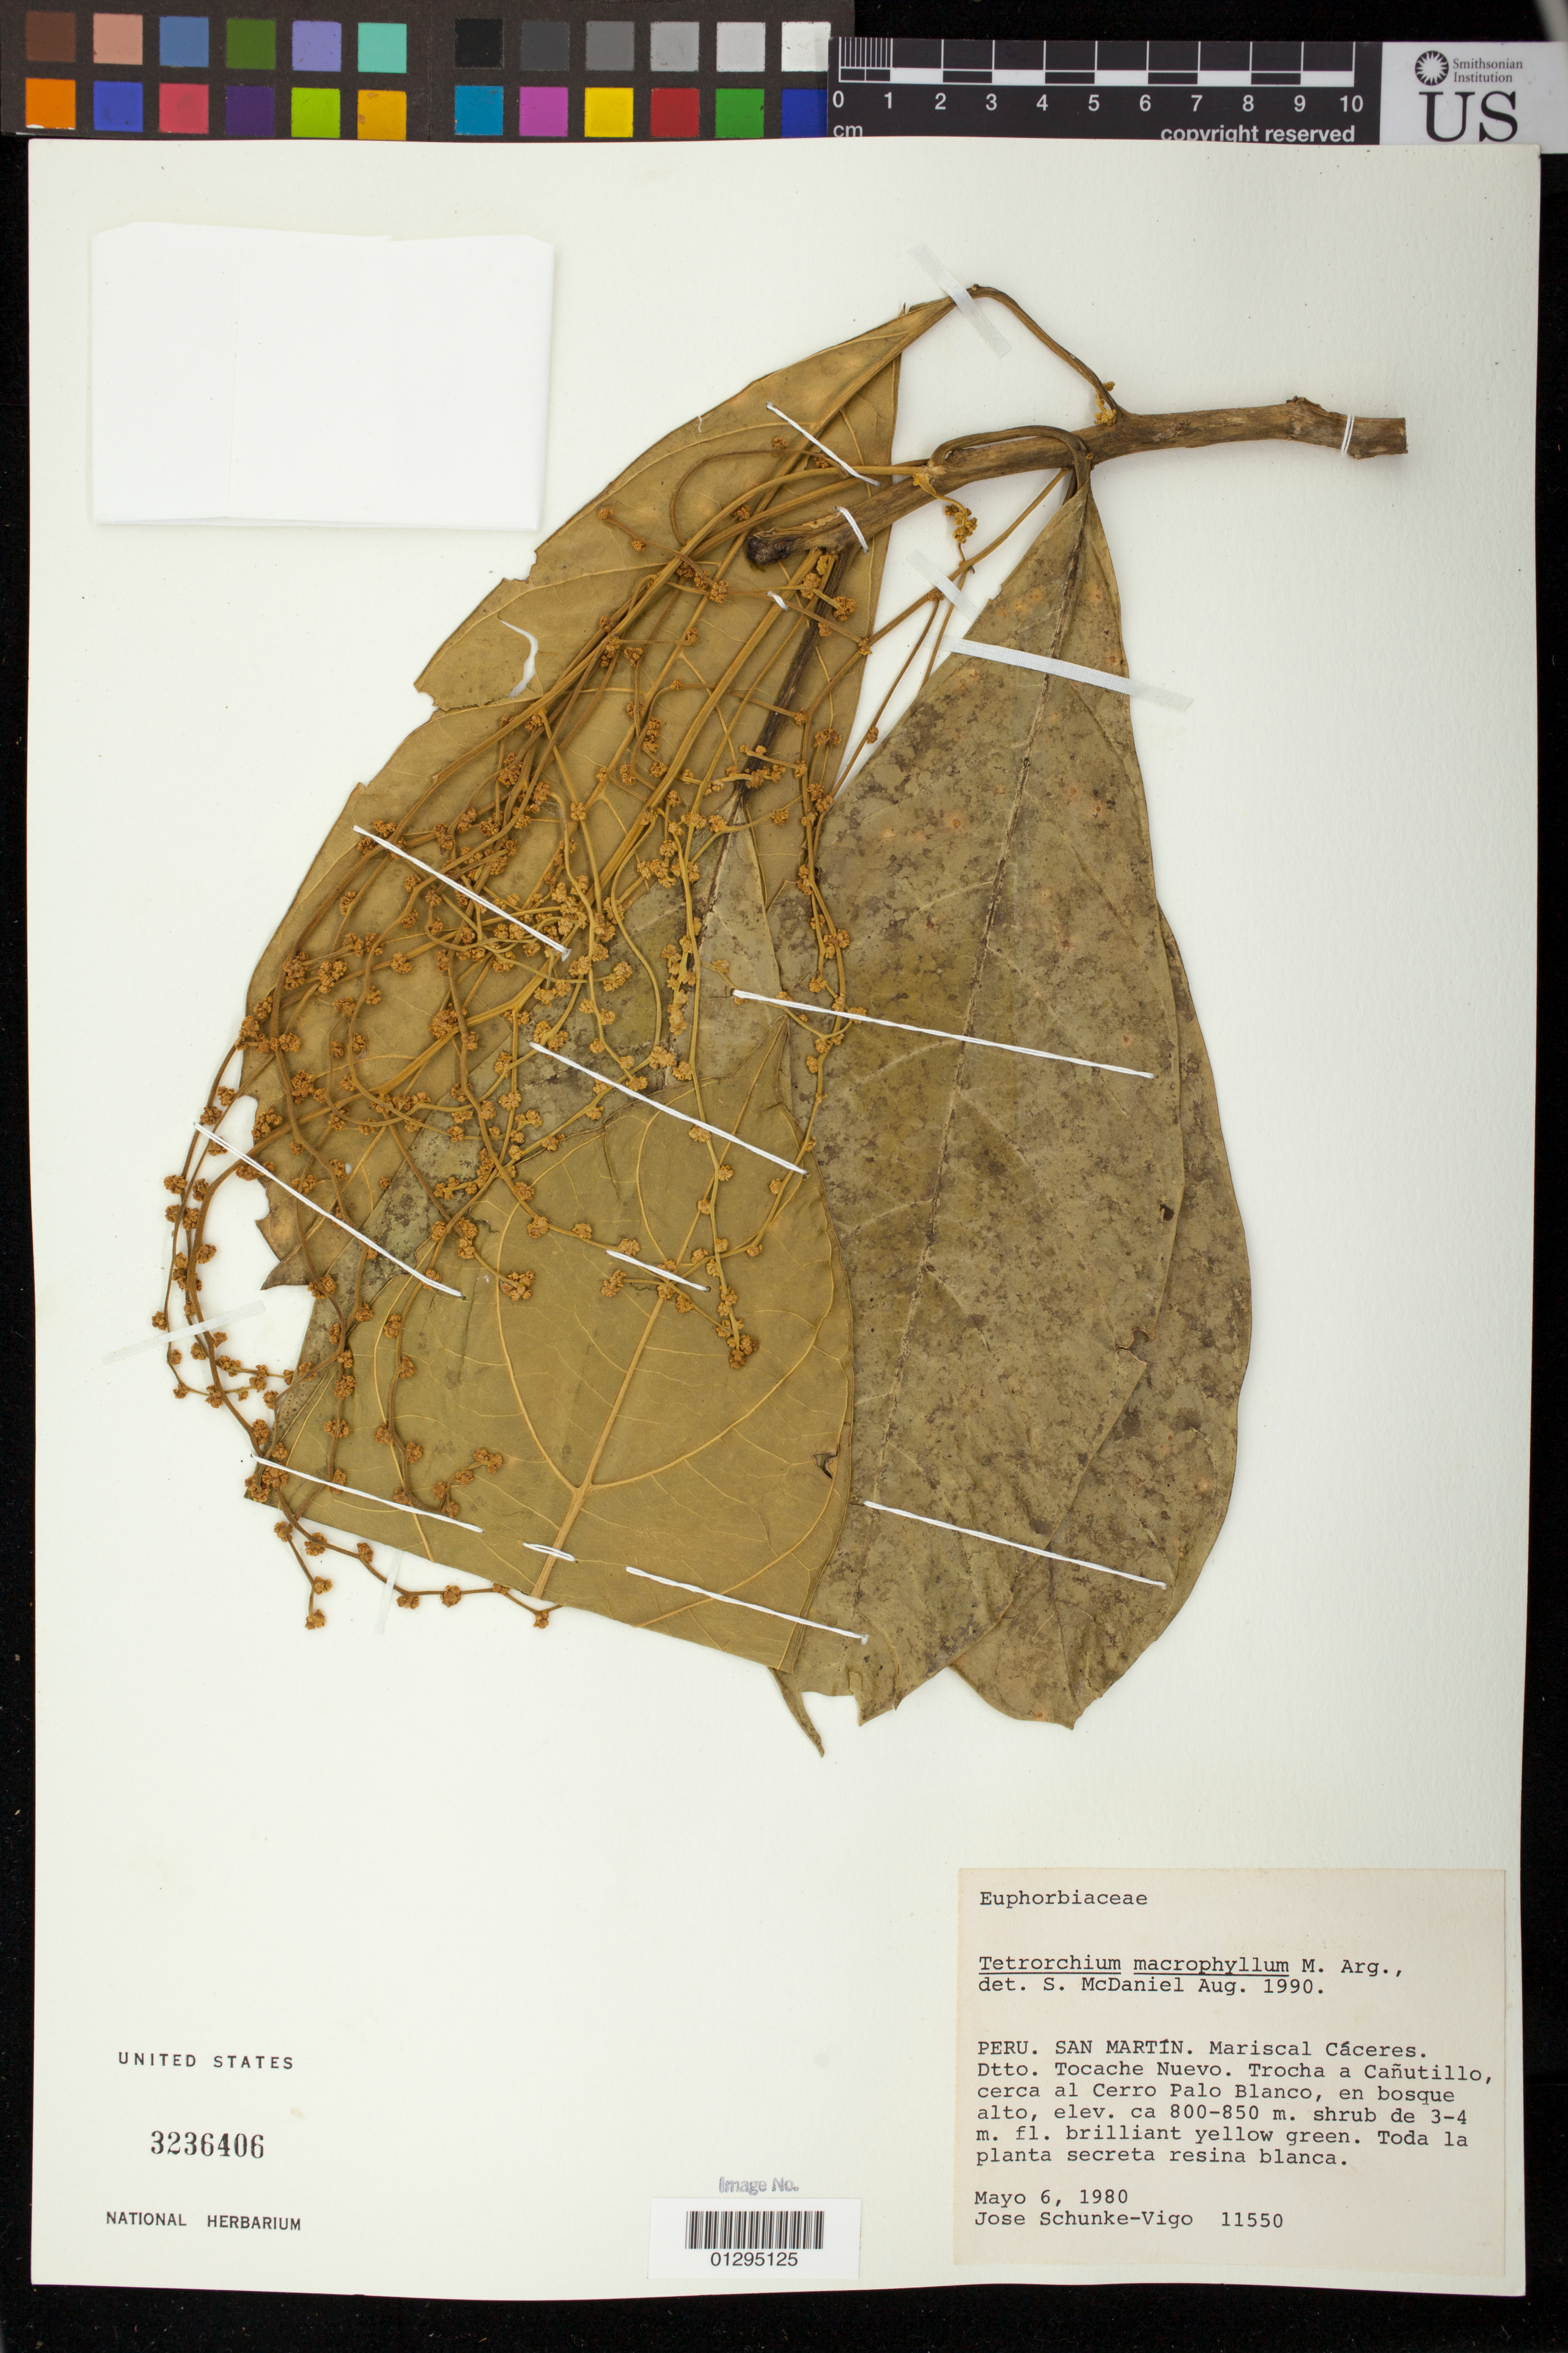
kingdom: Plantae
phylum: Tracheophyta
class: Magnoliopsida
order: Malpighiales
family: Euphorbiaceae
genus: Tetrorchidium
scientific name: Tetrorchidium macrophyllum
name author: Müll. Arg.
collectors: J. Schunke Vigo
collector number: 11550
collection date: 1980-05-06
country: Peru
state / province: San Martín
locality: Mariscal Caceres. Dtto. Tocache Nuevo. Trocha a Canutillo, cerca al Cerro Palo Blanco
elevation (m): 800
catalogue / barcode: US 3236406